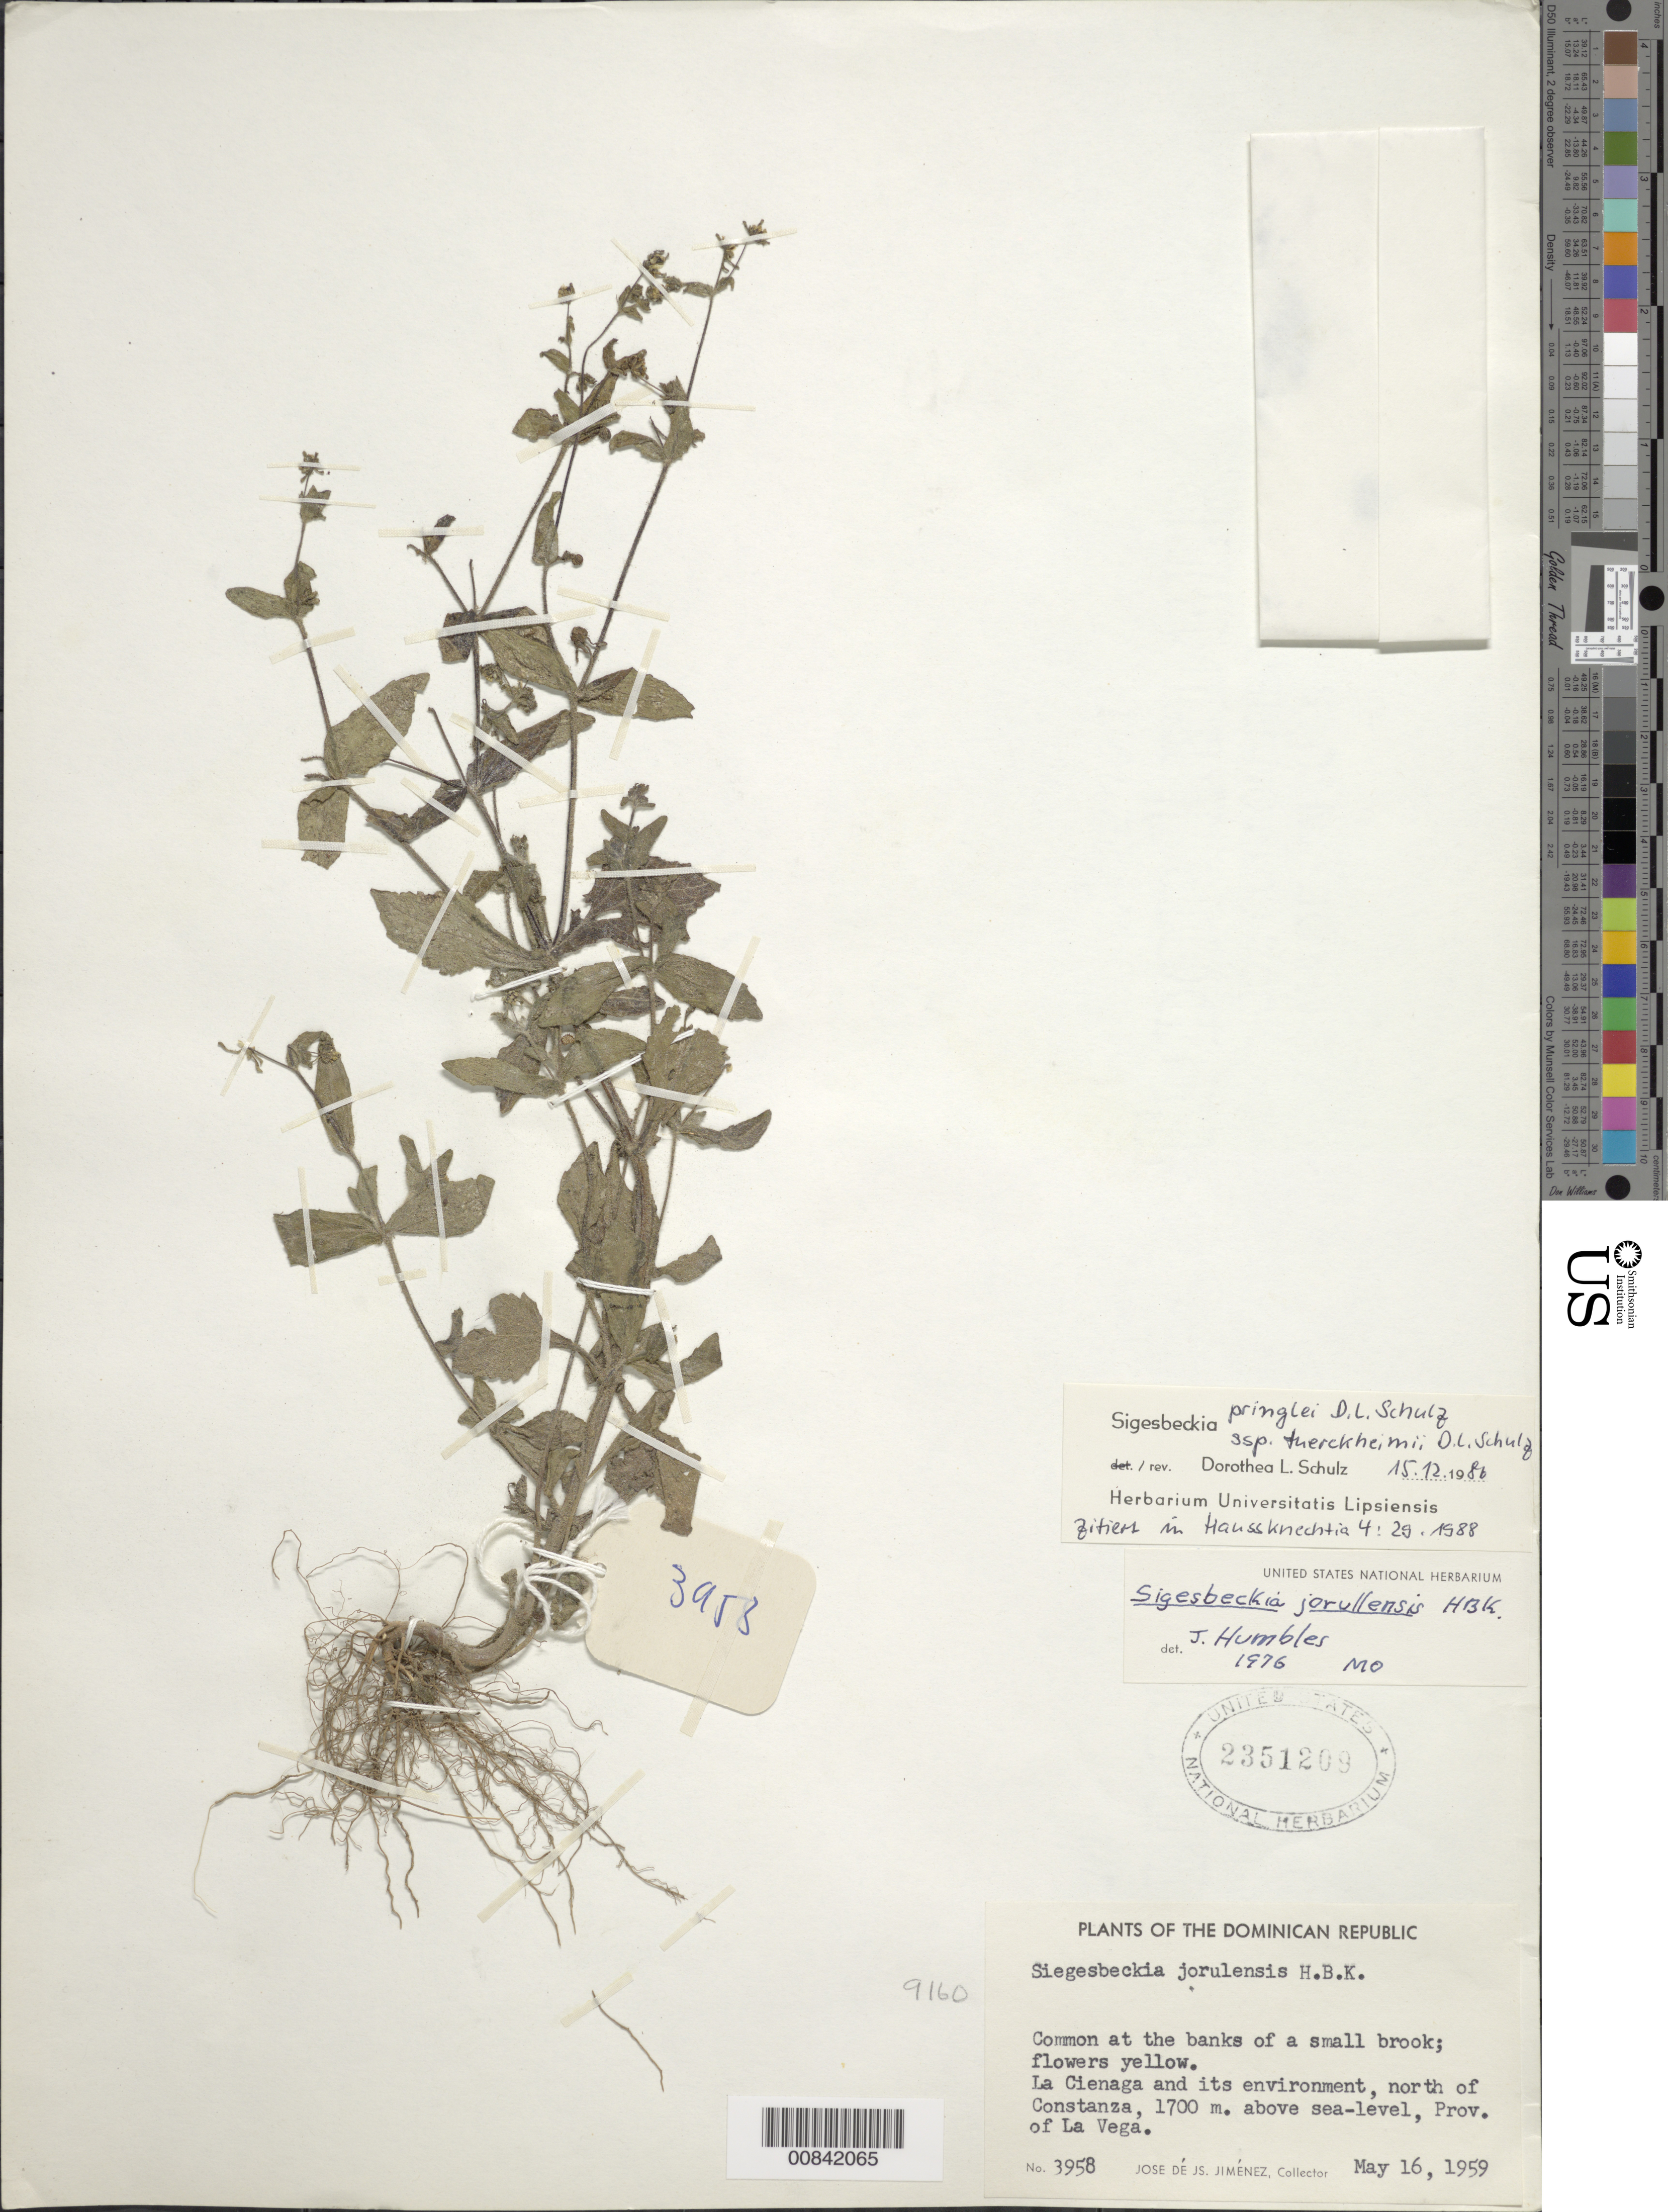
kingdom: Plantae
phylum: Tracheophyta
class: Magnoliopsida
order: Asterales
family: Asteraceae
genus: Sigesbeckia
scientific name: Sigesbeckia pringlei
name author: D.L. Schulz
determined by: Schulz, D. L.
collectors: J. J. Jiménez Almonte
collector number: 3958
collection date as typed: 16 May 1959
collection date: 1959-05-16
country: Dominican Republic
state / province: La Vega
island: Hispaniola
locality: La Ciénaga and its environment, N of Constanza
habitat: Banks of a small brook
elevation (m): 1700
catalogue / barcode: US 2351209